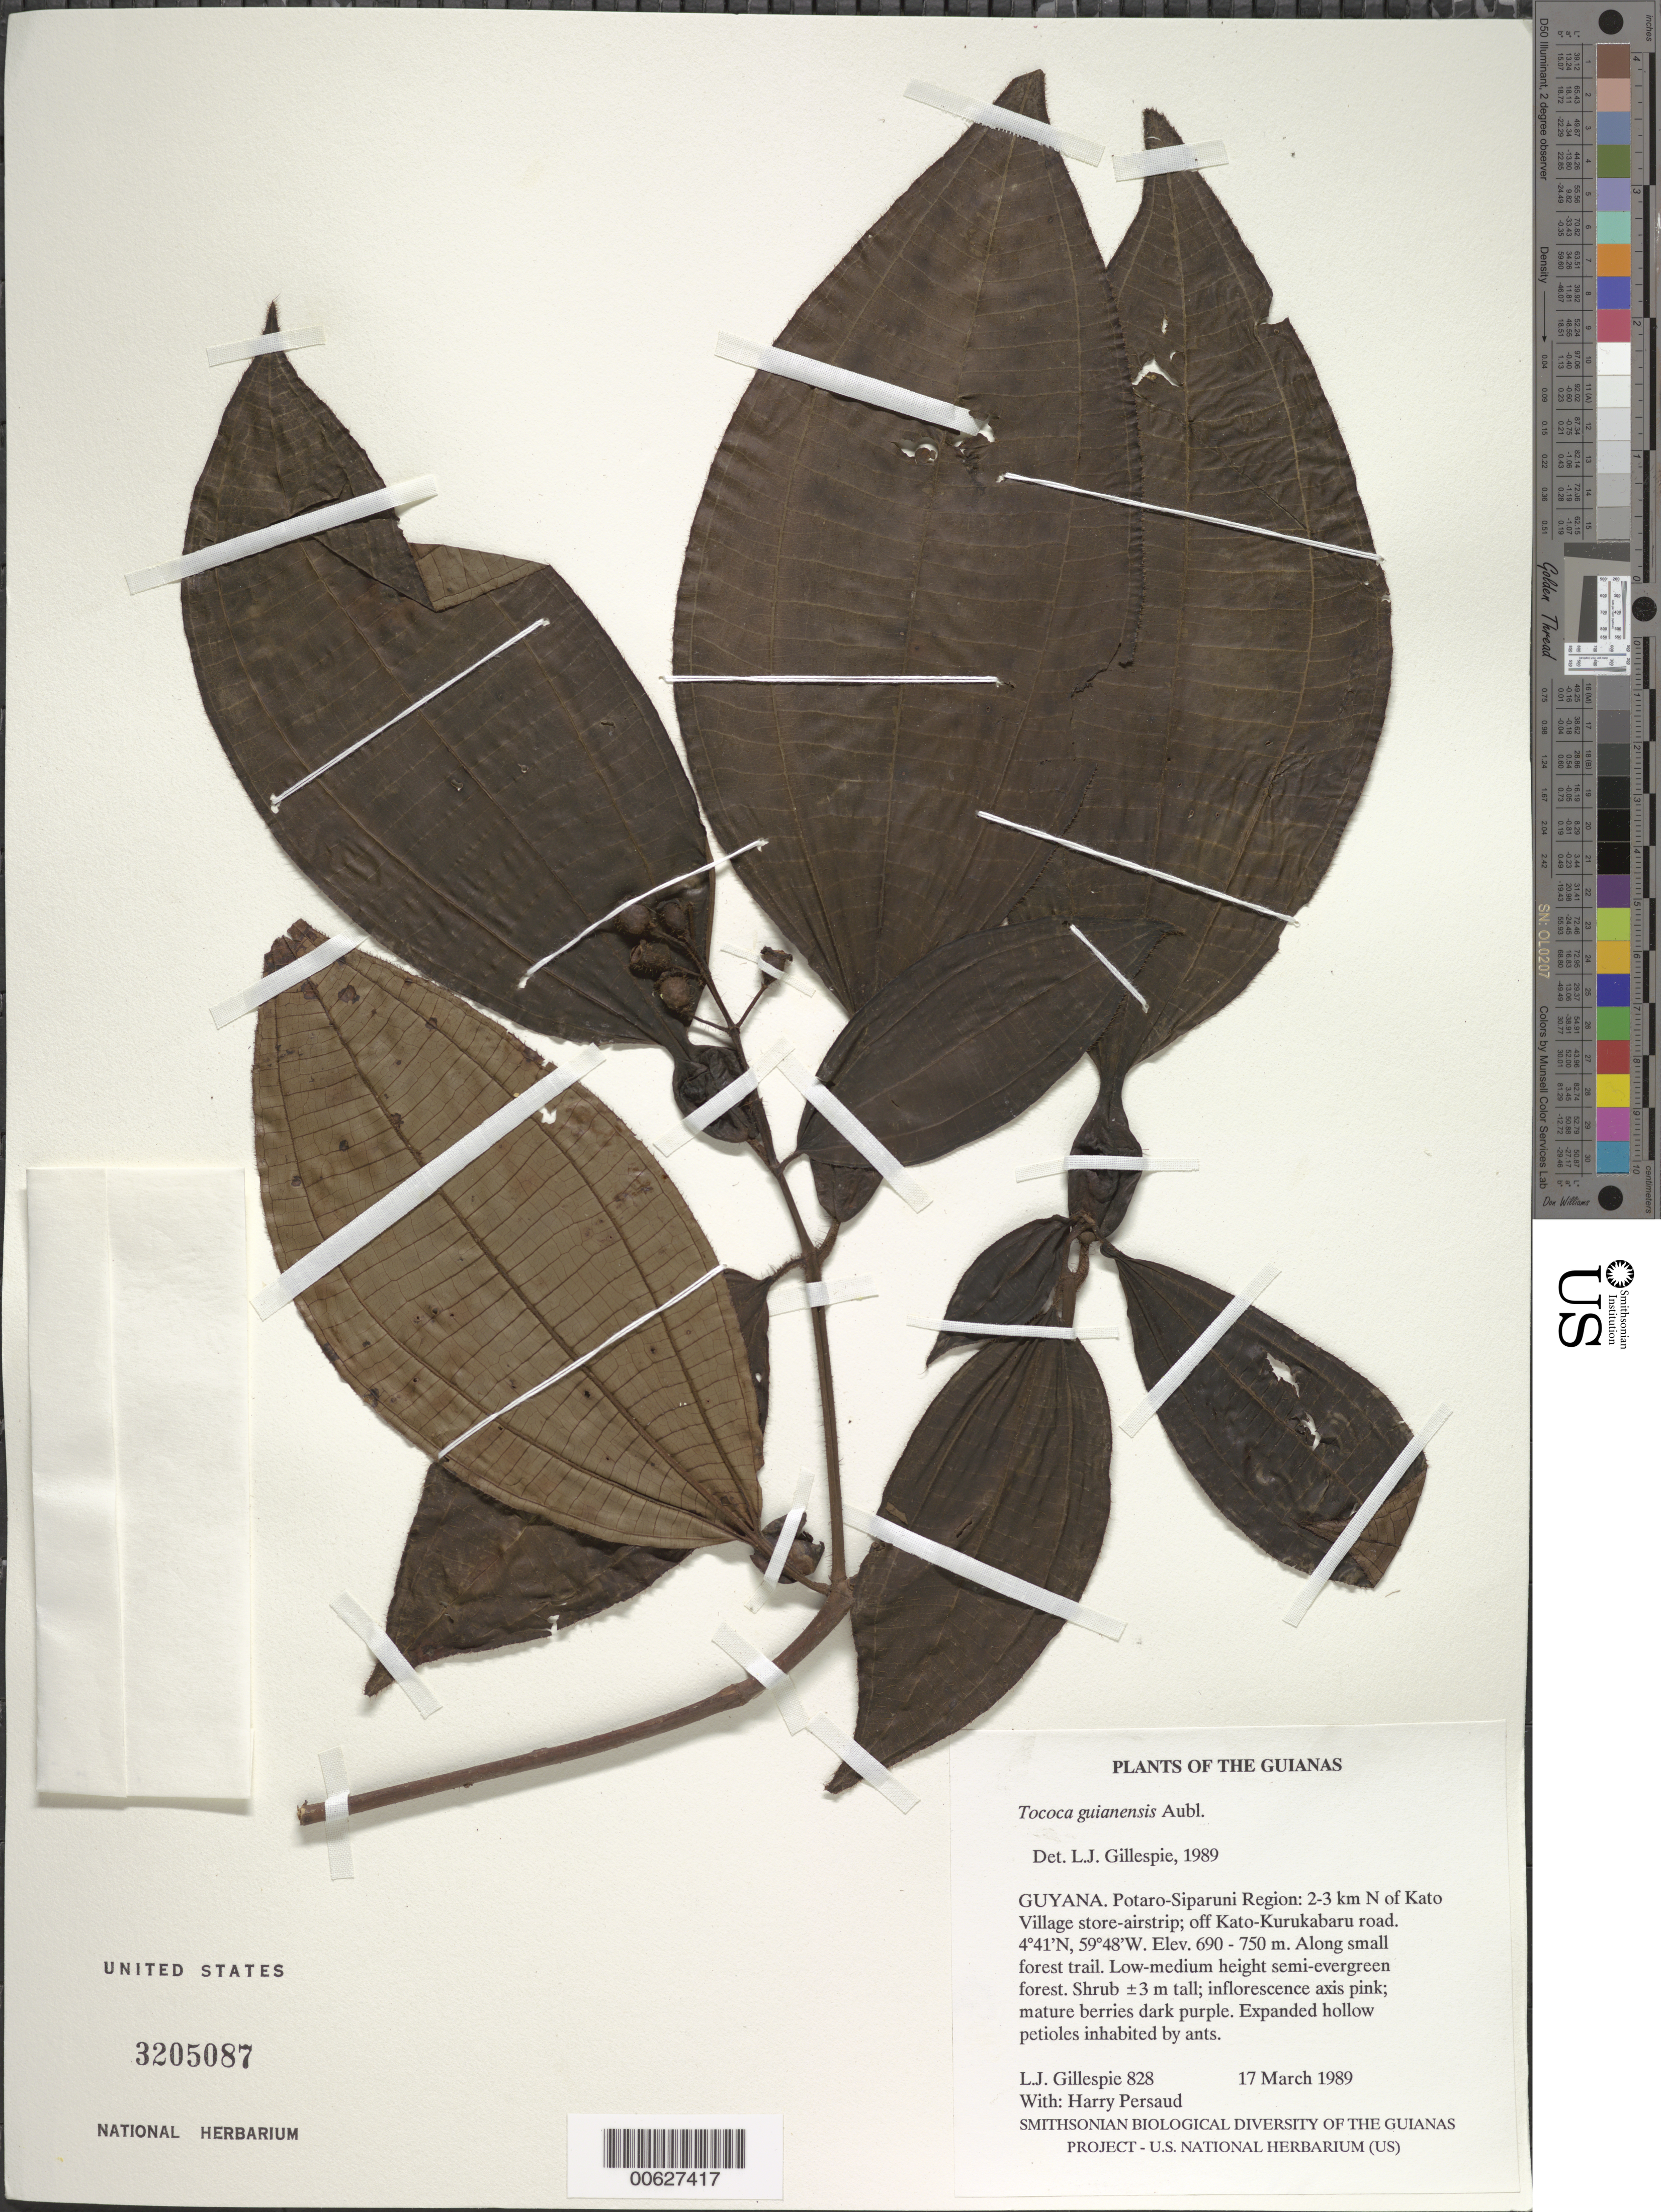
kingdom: Plantae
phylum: Tracheophyta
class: Magnoliopsida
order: Myrtales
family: Melastomataceae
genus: Tococa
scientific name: Tococa guianensis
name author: Aubl.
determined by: Gillespie, L. J.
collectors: L. J. Gillespie & H. Persaud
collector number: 828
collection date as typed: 17 March 1989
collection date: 1989-03-17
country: Guyana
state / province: Potaro-Siparuni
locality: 2-3 km N of Kato Village store-airstrip; off Kato-Kurukabaru road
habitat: Along small forest trail. Low-medium height semi-evergreen forest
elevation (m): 690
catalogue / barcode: US 3205087